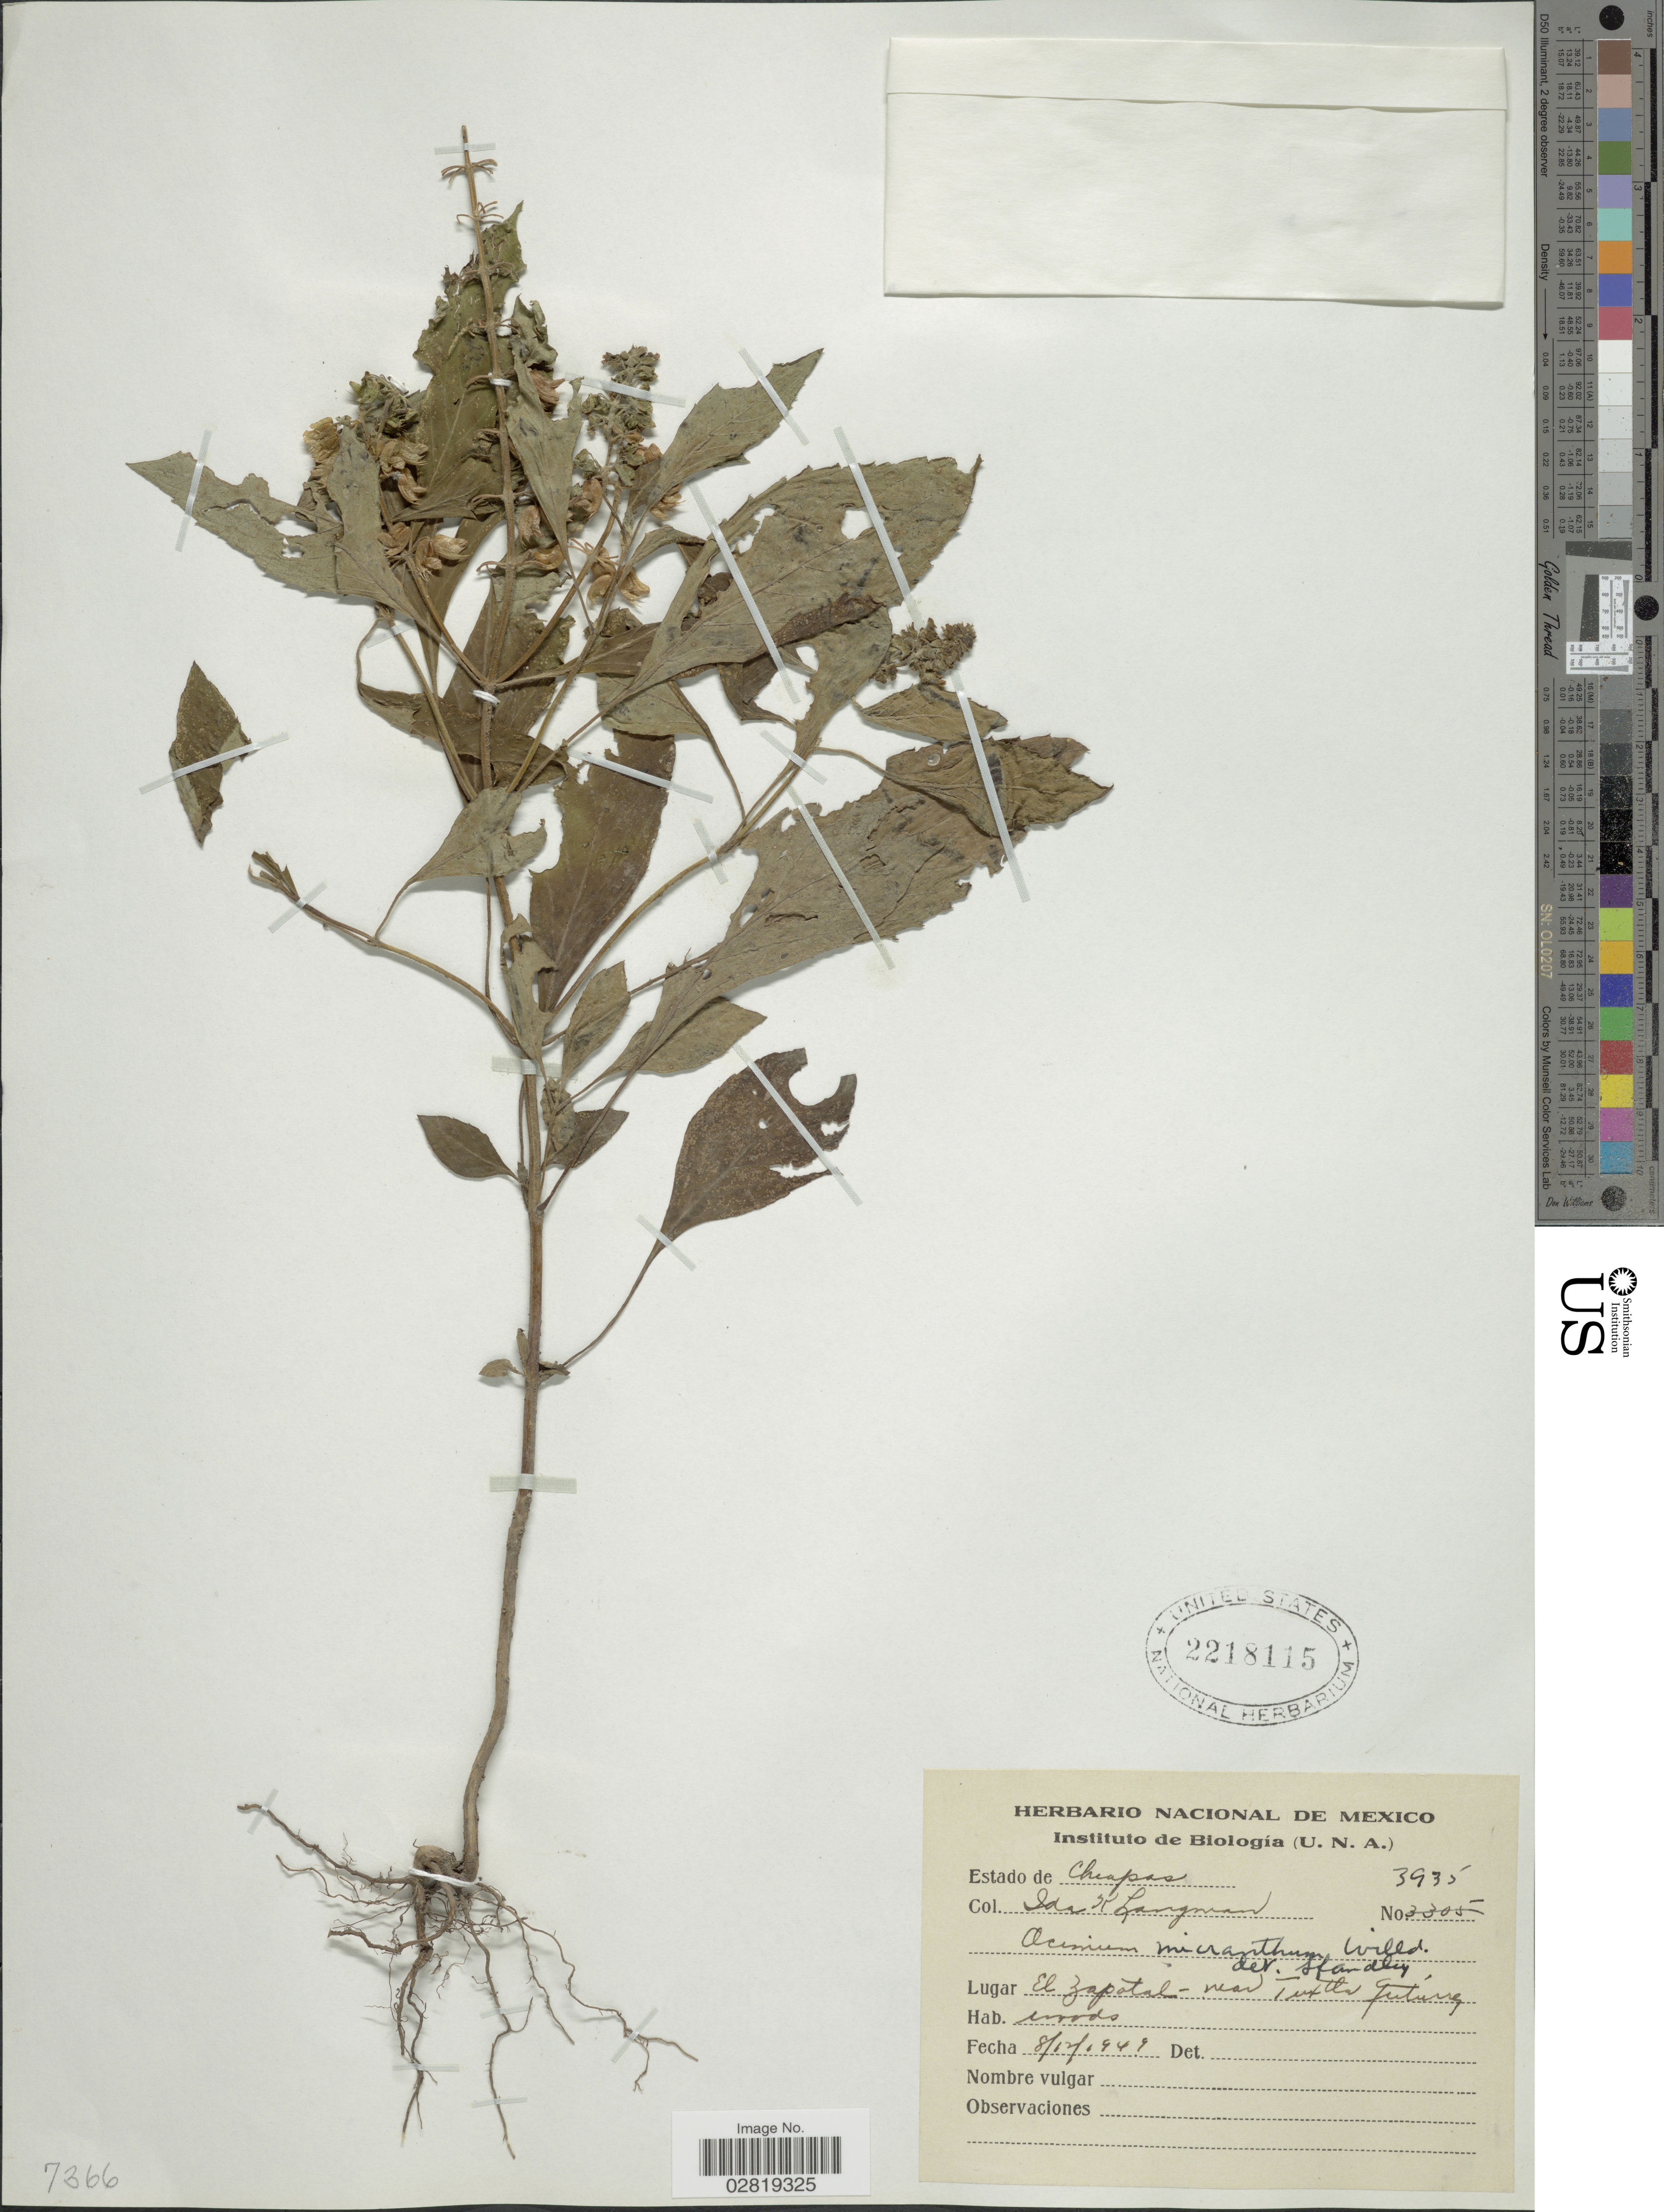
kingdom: Plantae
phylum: Tracheophyta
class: Magnoliopsida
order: Lamiales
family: Lamiaceae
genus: Ocimum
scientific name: Ocimum campechianum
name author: Mill.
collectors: I. K. Langman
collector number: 3935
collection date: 1949-12-08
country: Mexico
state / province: Chiapas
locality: El Zapotal - near Tuxtla Gutiérrez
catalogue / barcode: US 2218115